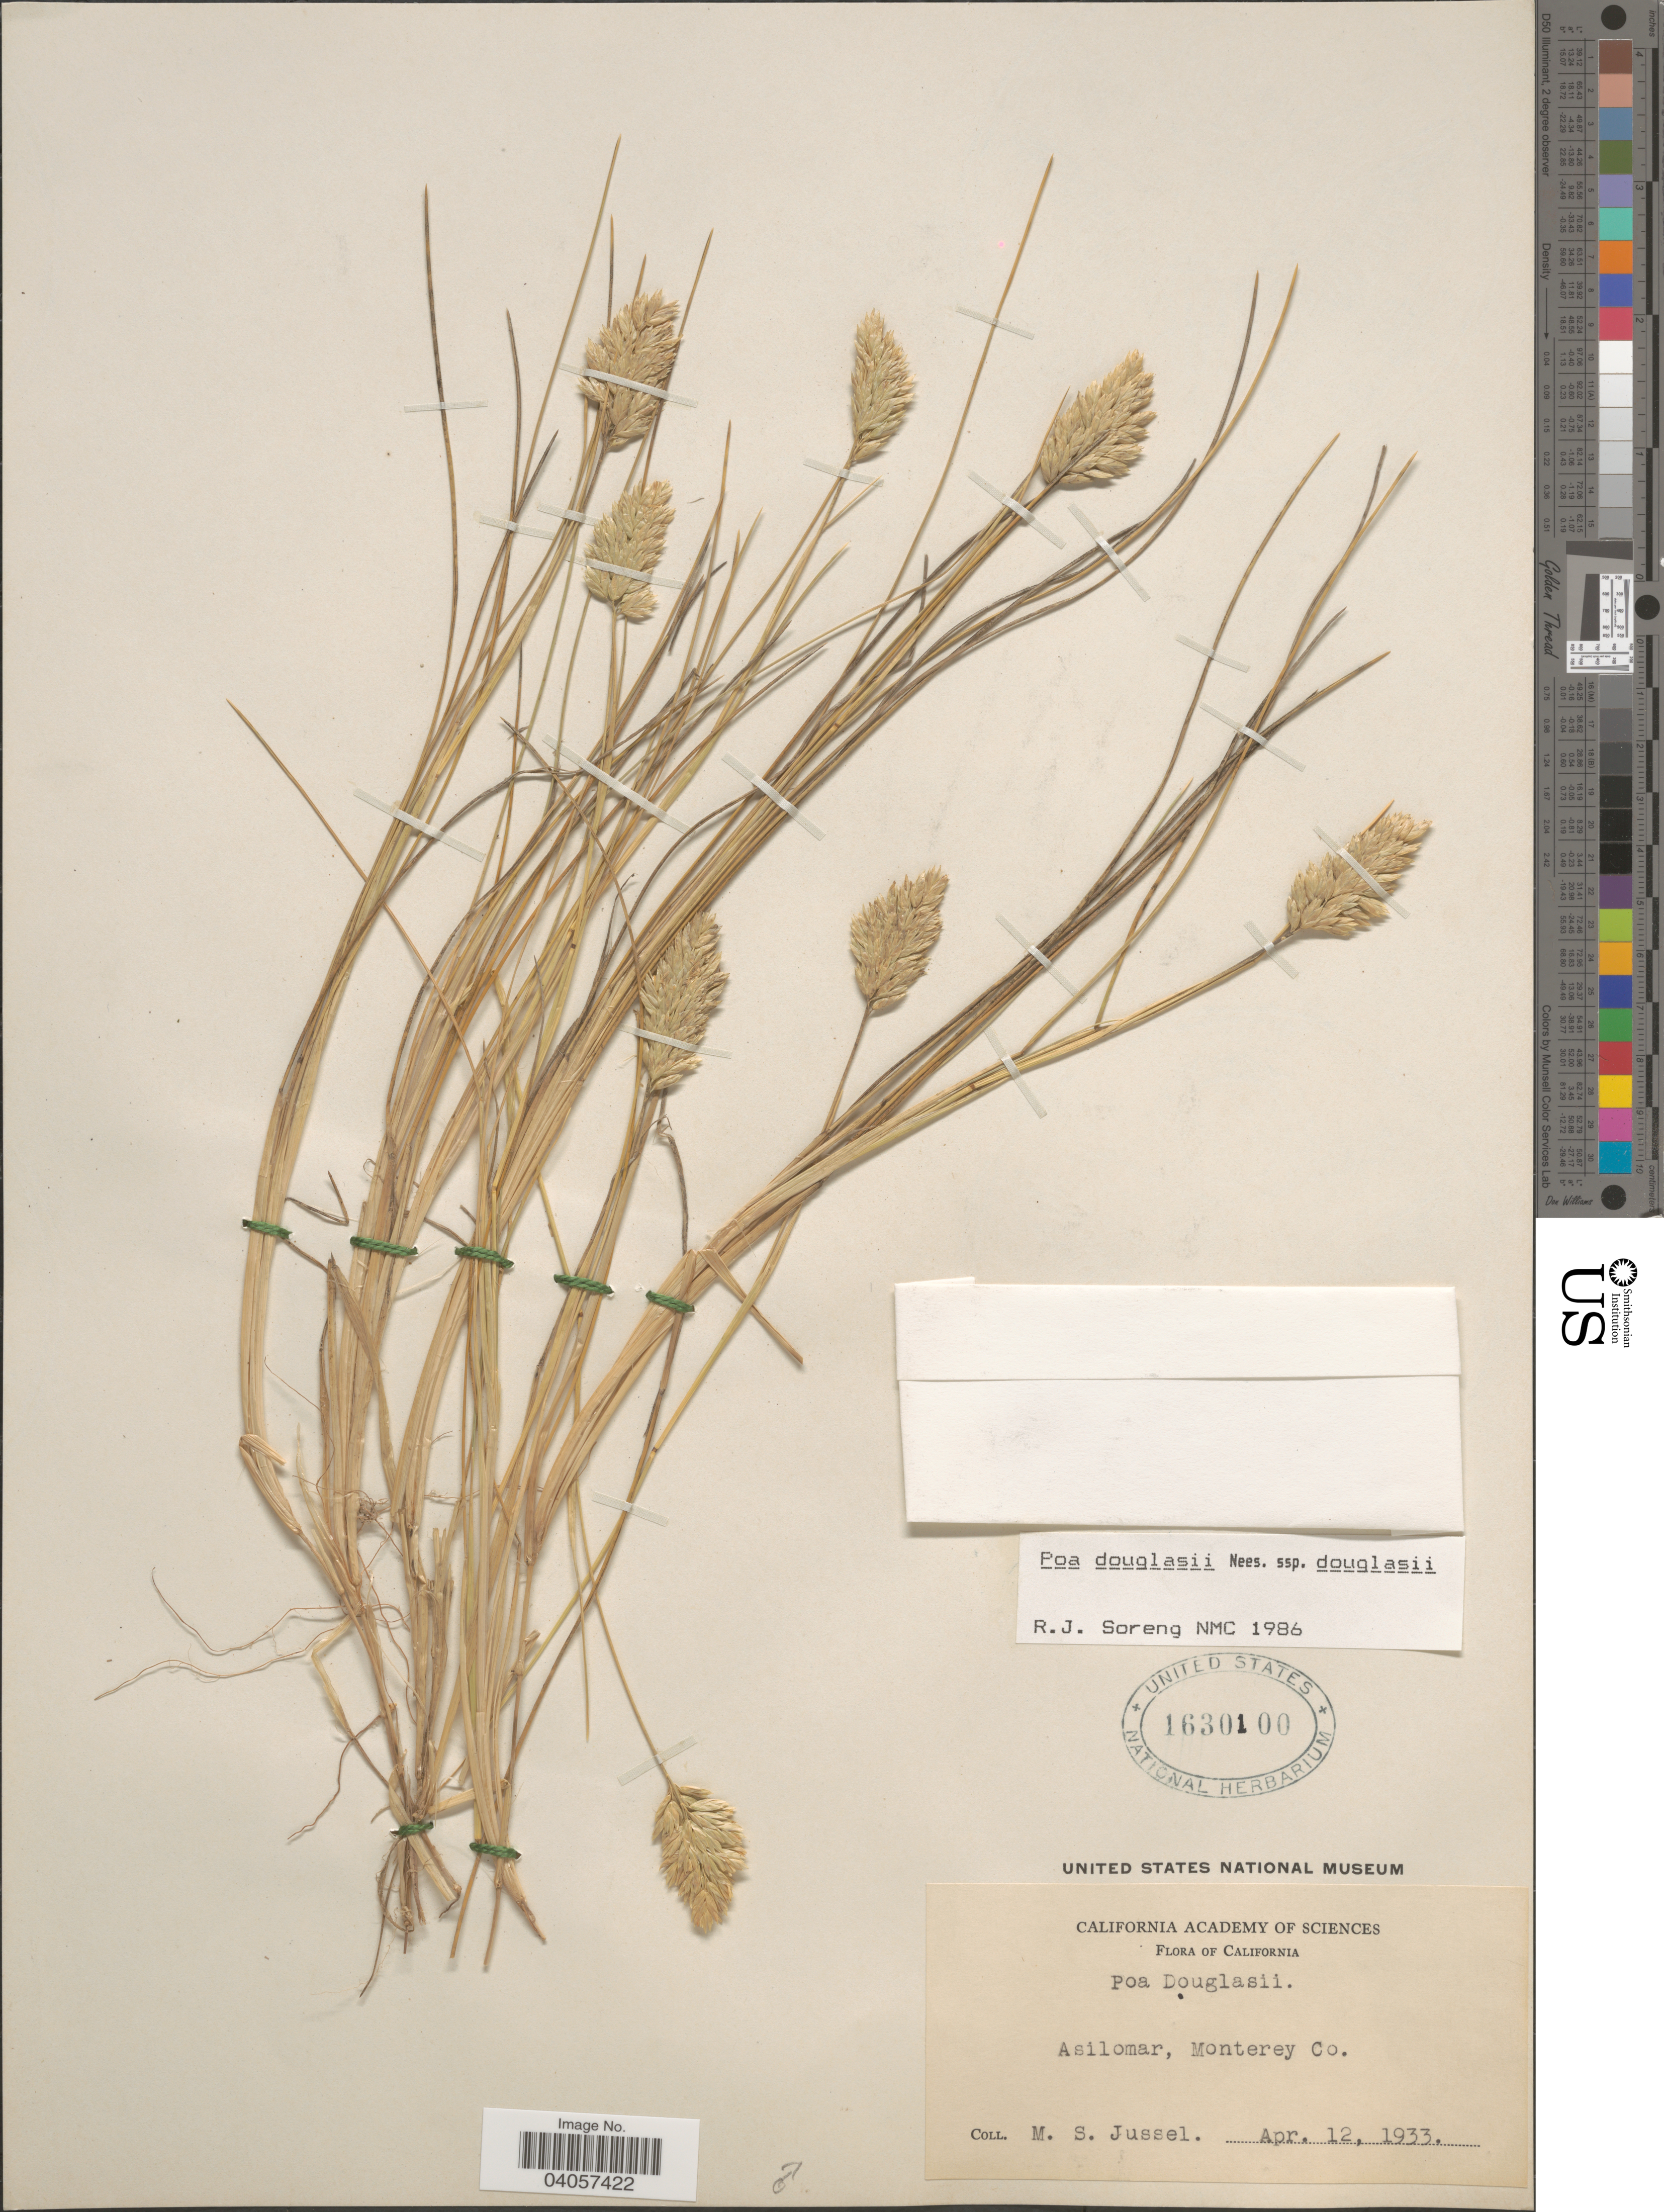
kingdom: Plantae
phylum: Tracheophyta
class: Liliopsida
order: Poales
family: Poaceae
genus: Poa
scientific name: Poa douglasii subsp. douglasii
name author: Nees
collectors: M. Jussel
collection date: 1933-04-12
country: United States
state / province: California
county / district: Monterey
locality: Asilomar, Monterey Co.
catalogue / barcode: US 1630100